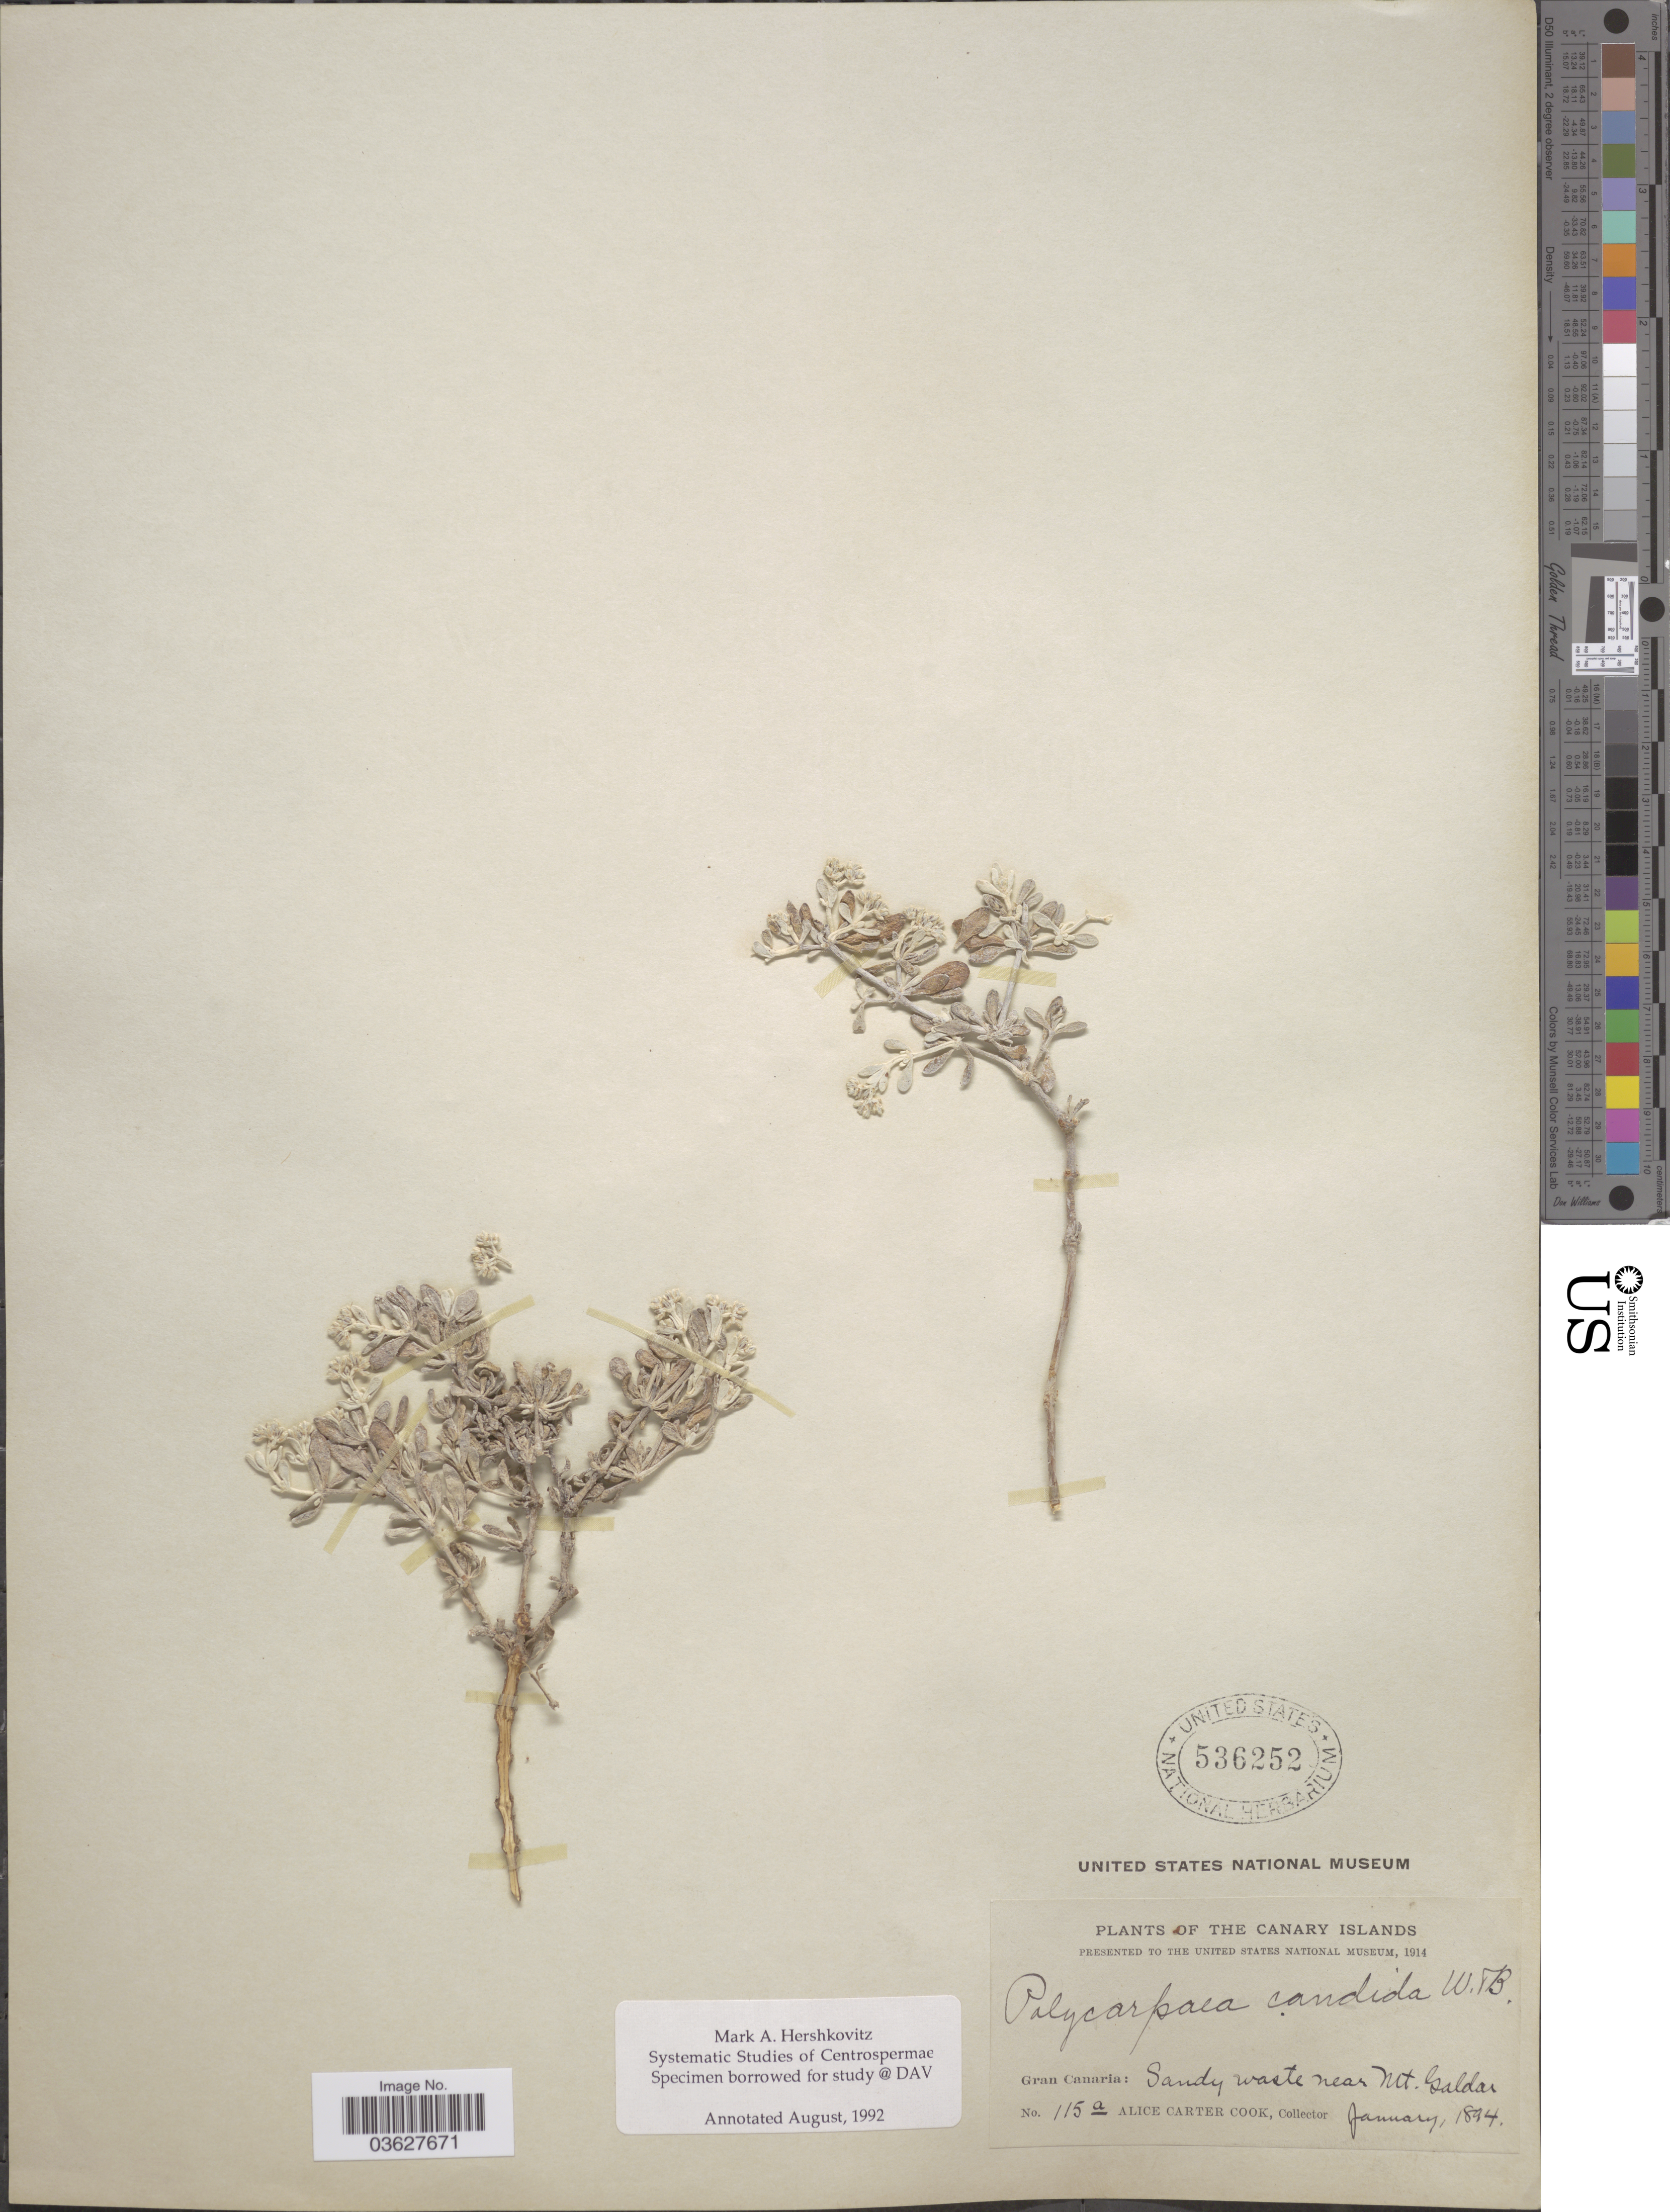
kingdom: Plantae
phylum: Tracheophyta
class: Magnoliopsida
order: Caryophyllales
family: Caryophyllaceae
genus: Polycarpaea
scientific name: Polycarpaea candida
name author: Webb & Berthel.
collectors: Alice C. Cook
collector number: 115a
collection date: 1894-01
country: Spain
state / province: Canarias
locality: The Canary Islands. Gran Canaria: Sandy waste near Mt. Galdar.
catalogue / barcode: US 536252